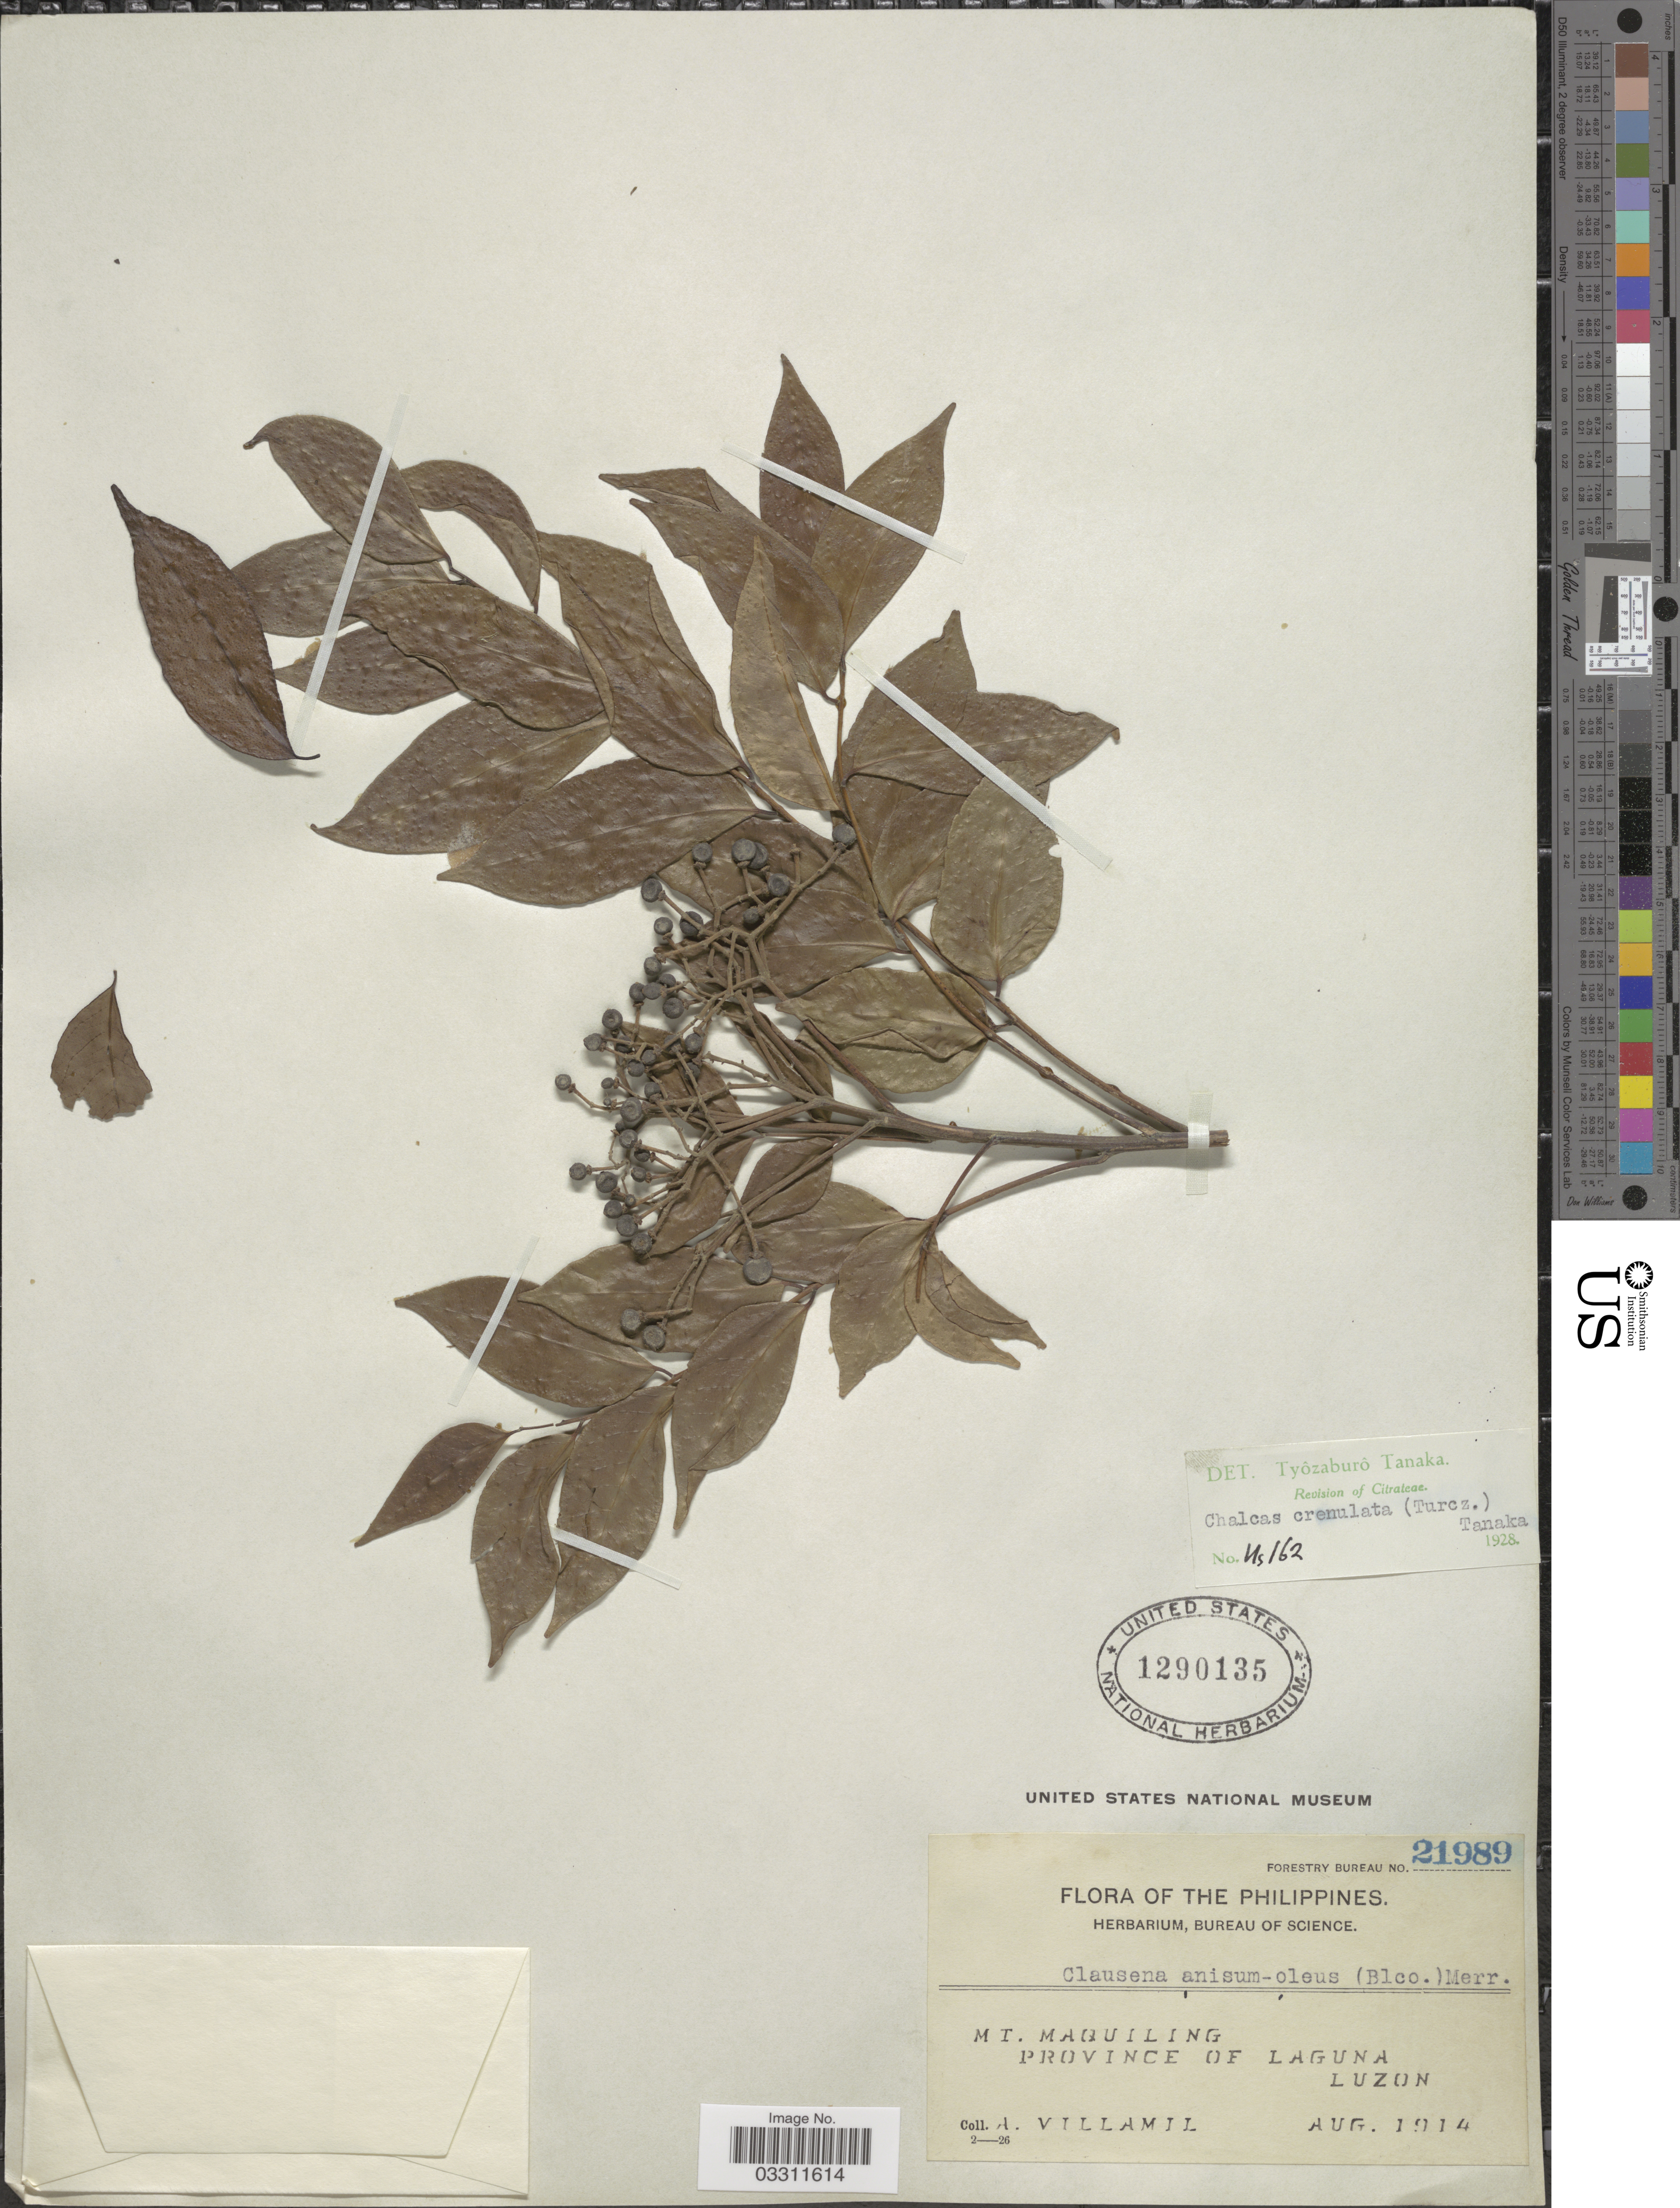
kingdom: Plantae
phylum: Tracheophyta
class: Magnoliopsida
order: Sapindales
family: Rutaceae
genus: Murraya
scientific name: Murraya crenulata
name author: (Turcz.) Oliv.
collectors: A. Villamil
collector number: Forestry Bureau 21989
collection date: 1914-08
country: Philippines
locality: Mt. Maquiling. Province of Laguna. Luzon.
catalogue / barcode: US 1290135